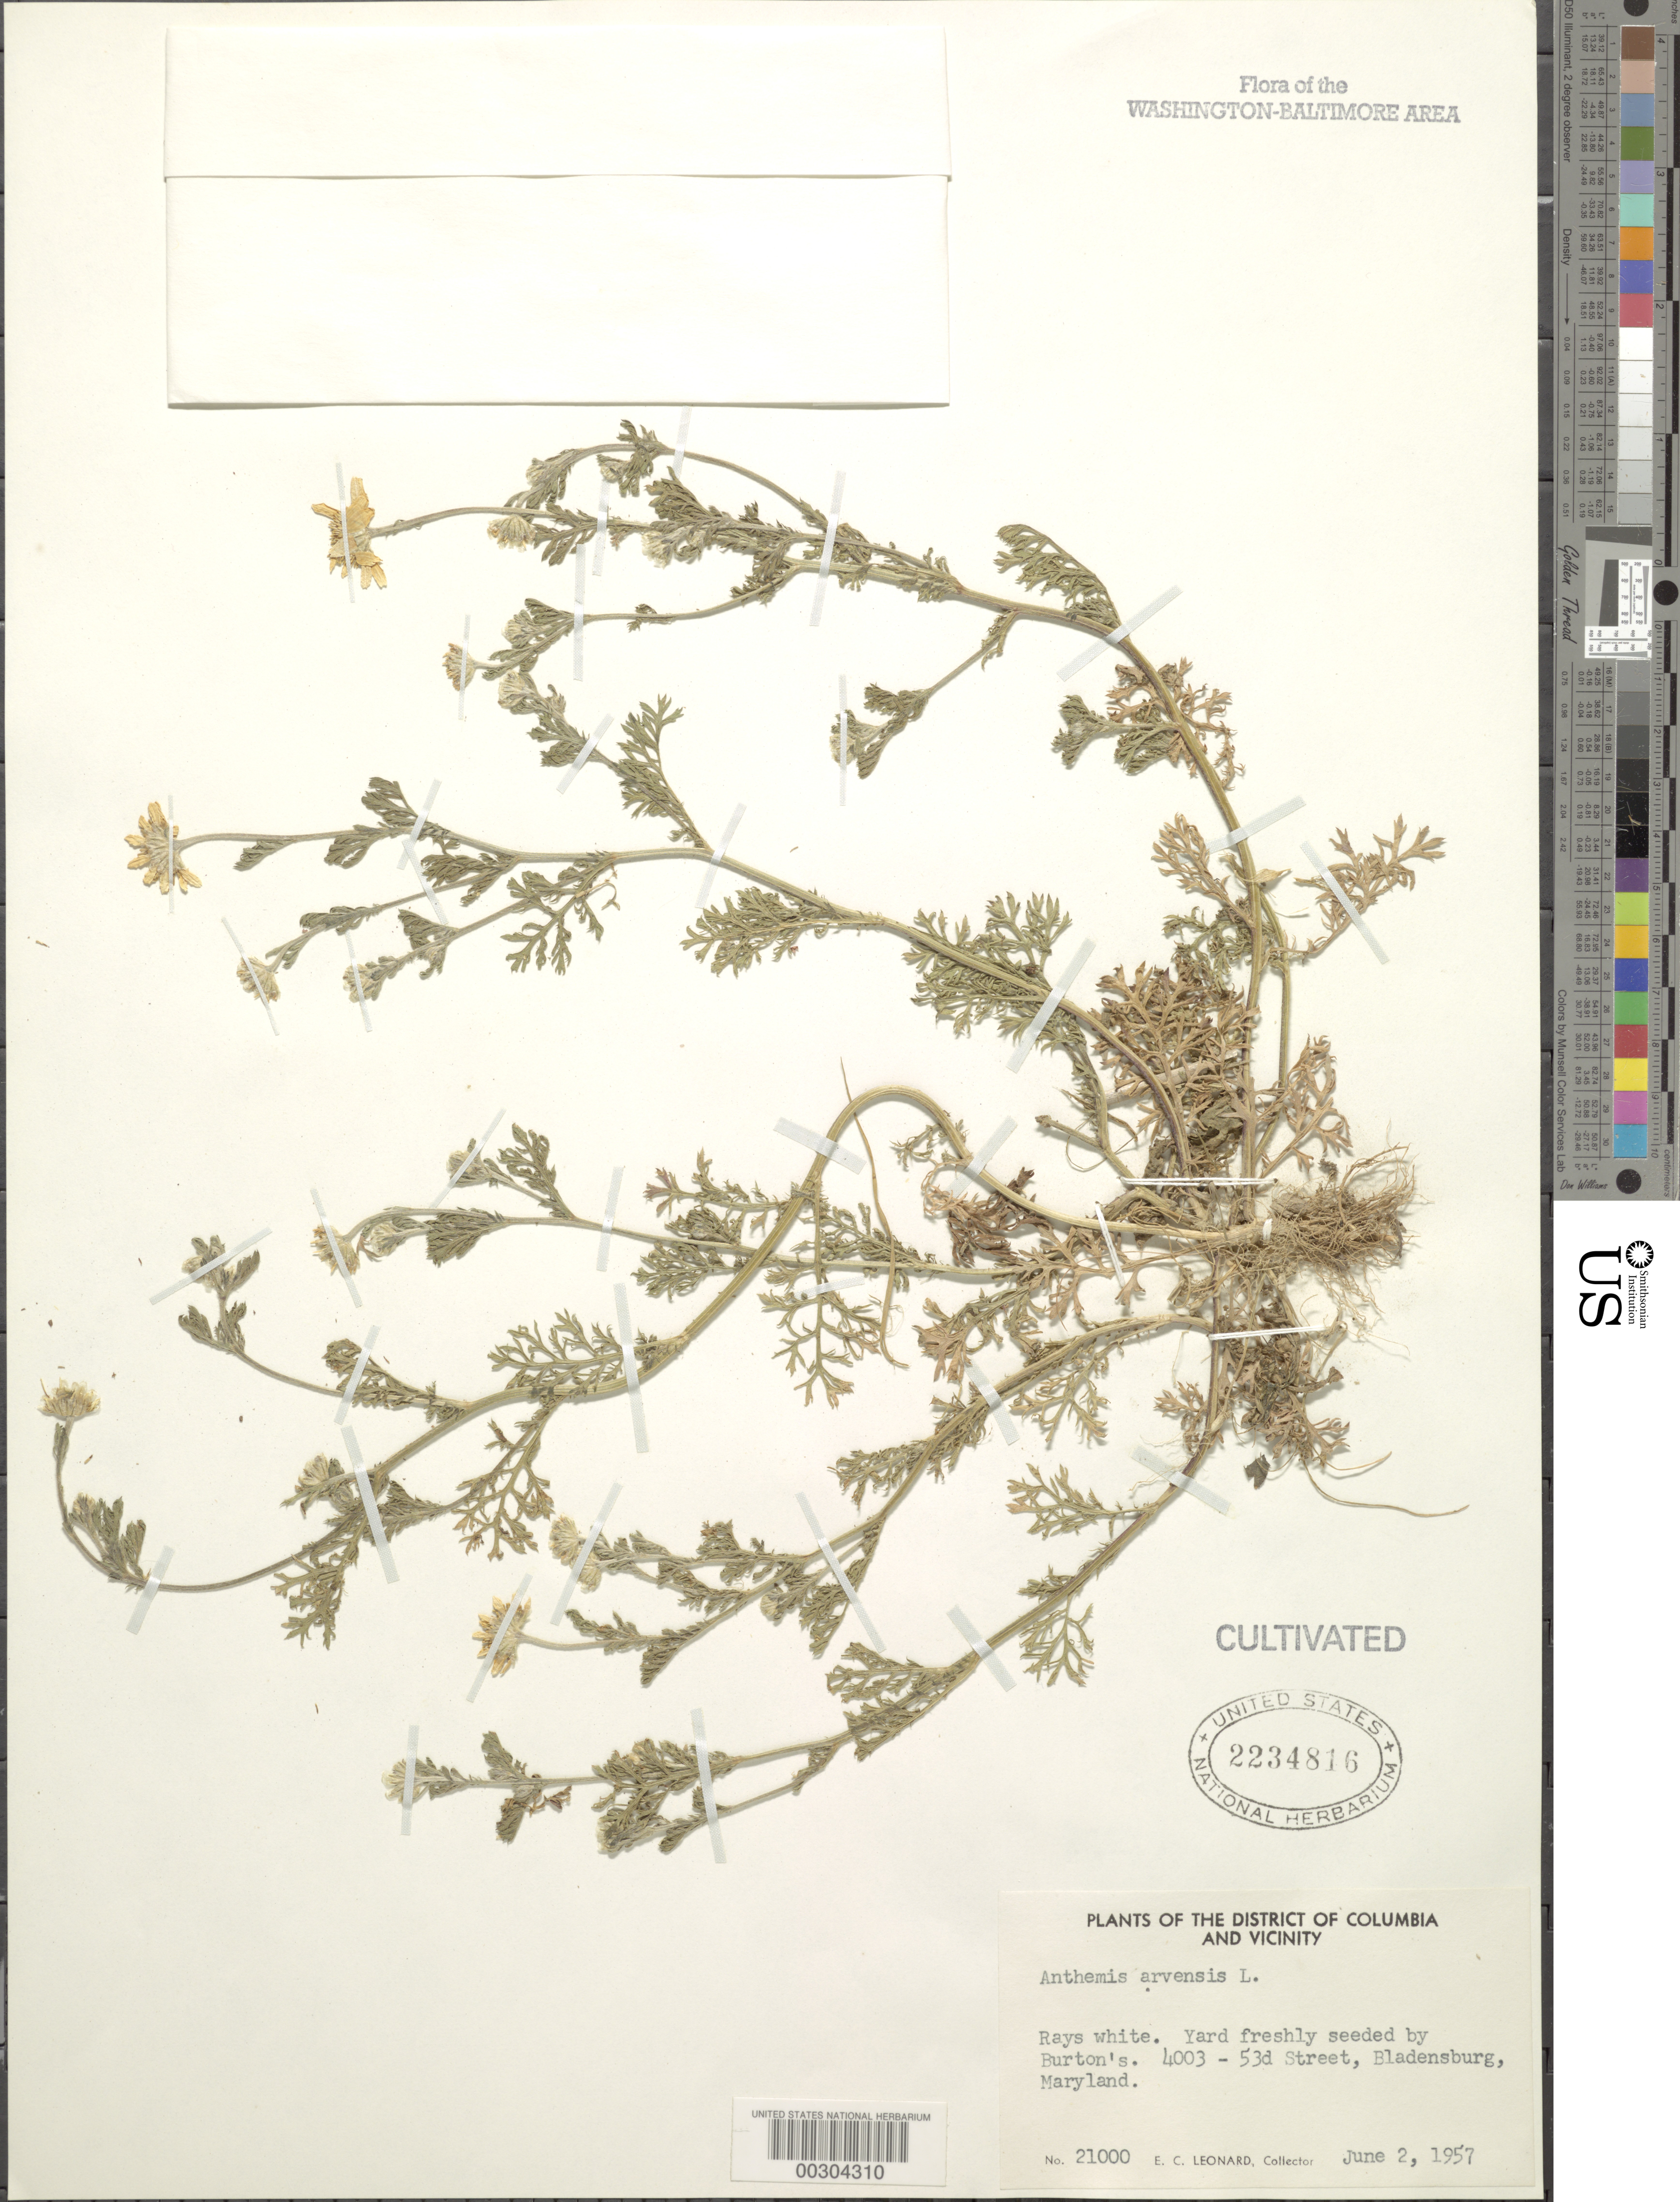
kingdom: Plantae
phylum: Tracheophyta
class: Magnoliopsida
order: Asterales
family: Asteraceae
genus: Anthemis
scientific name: Anthemis arvensis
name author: L.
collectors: E. C. Leonard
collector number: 21000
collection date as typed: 02 Jun 1957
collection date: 1957-06-02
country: United States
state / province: Maryland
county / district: Prince George's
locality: Bladensburg, 4003 53 St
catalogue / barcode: US 2234816